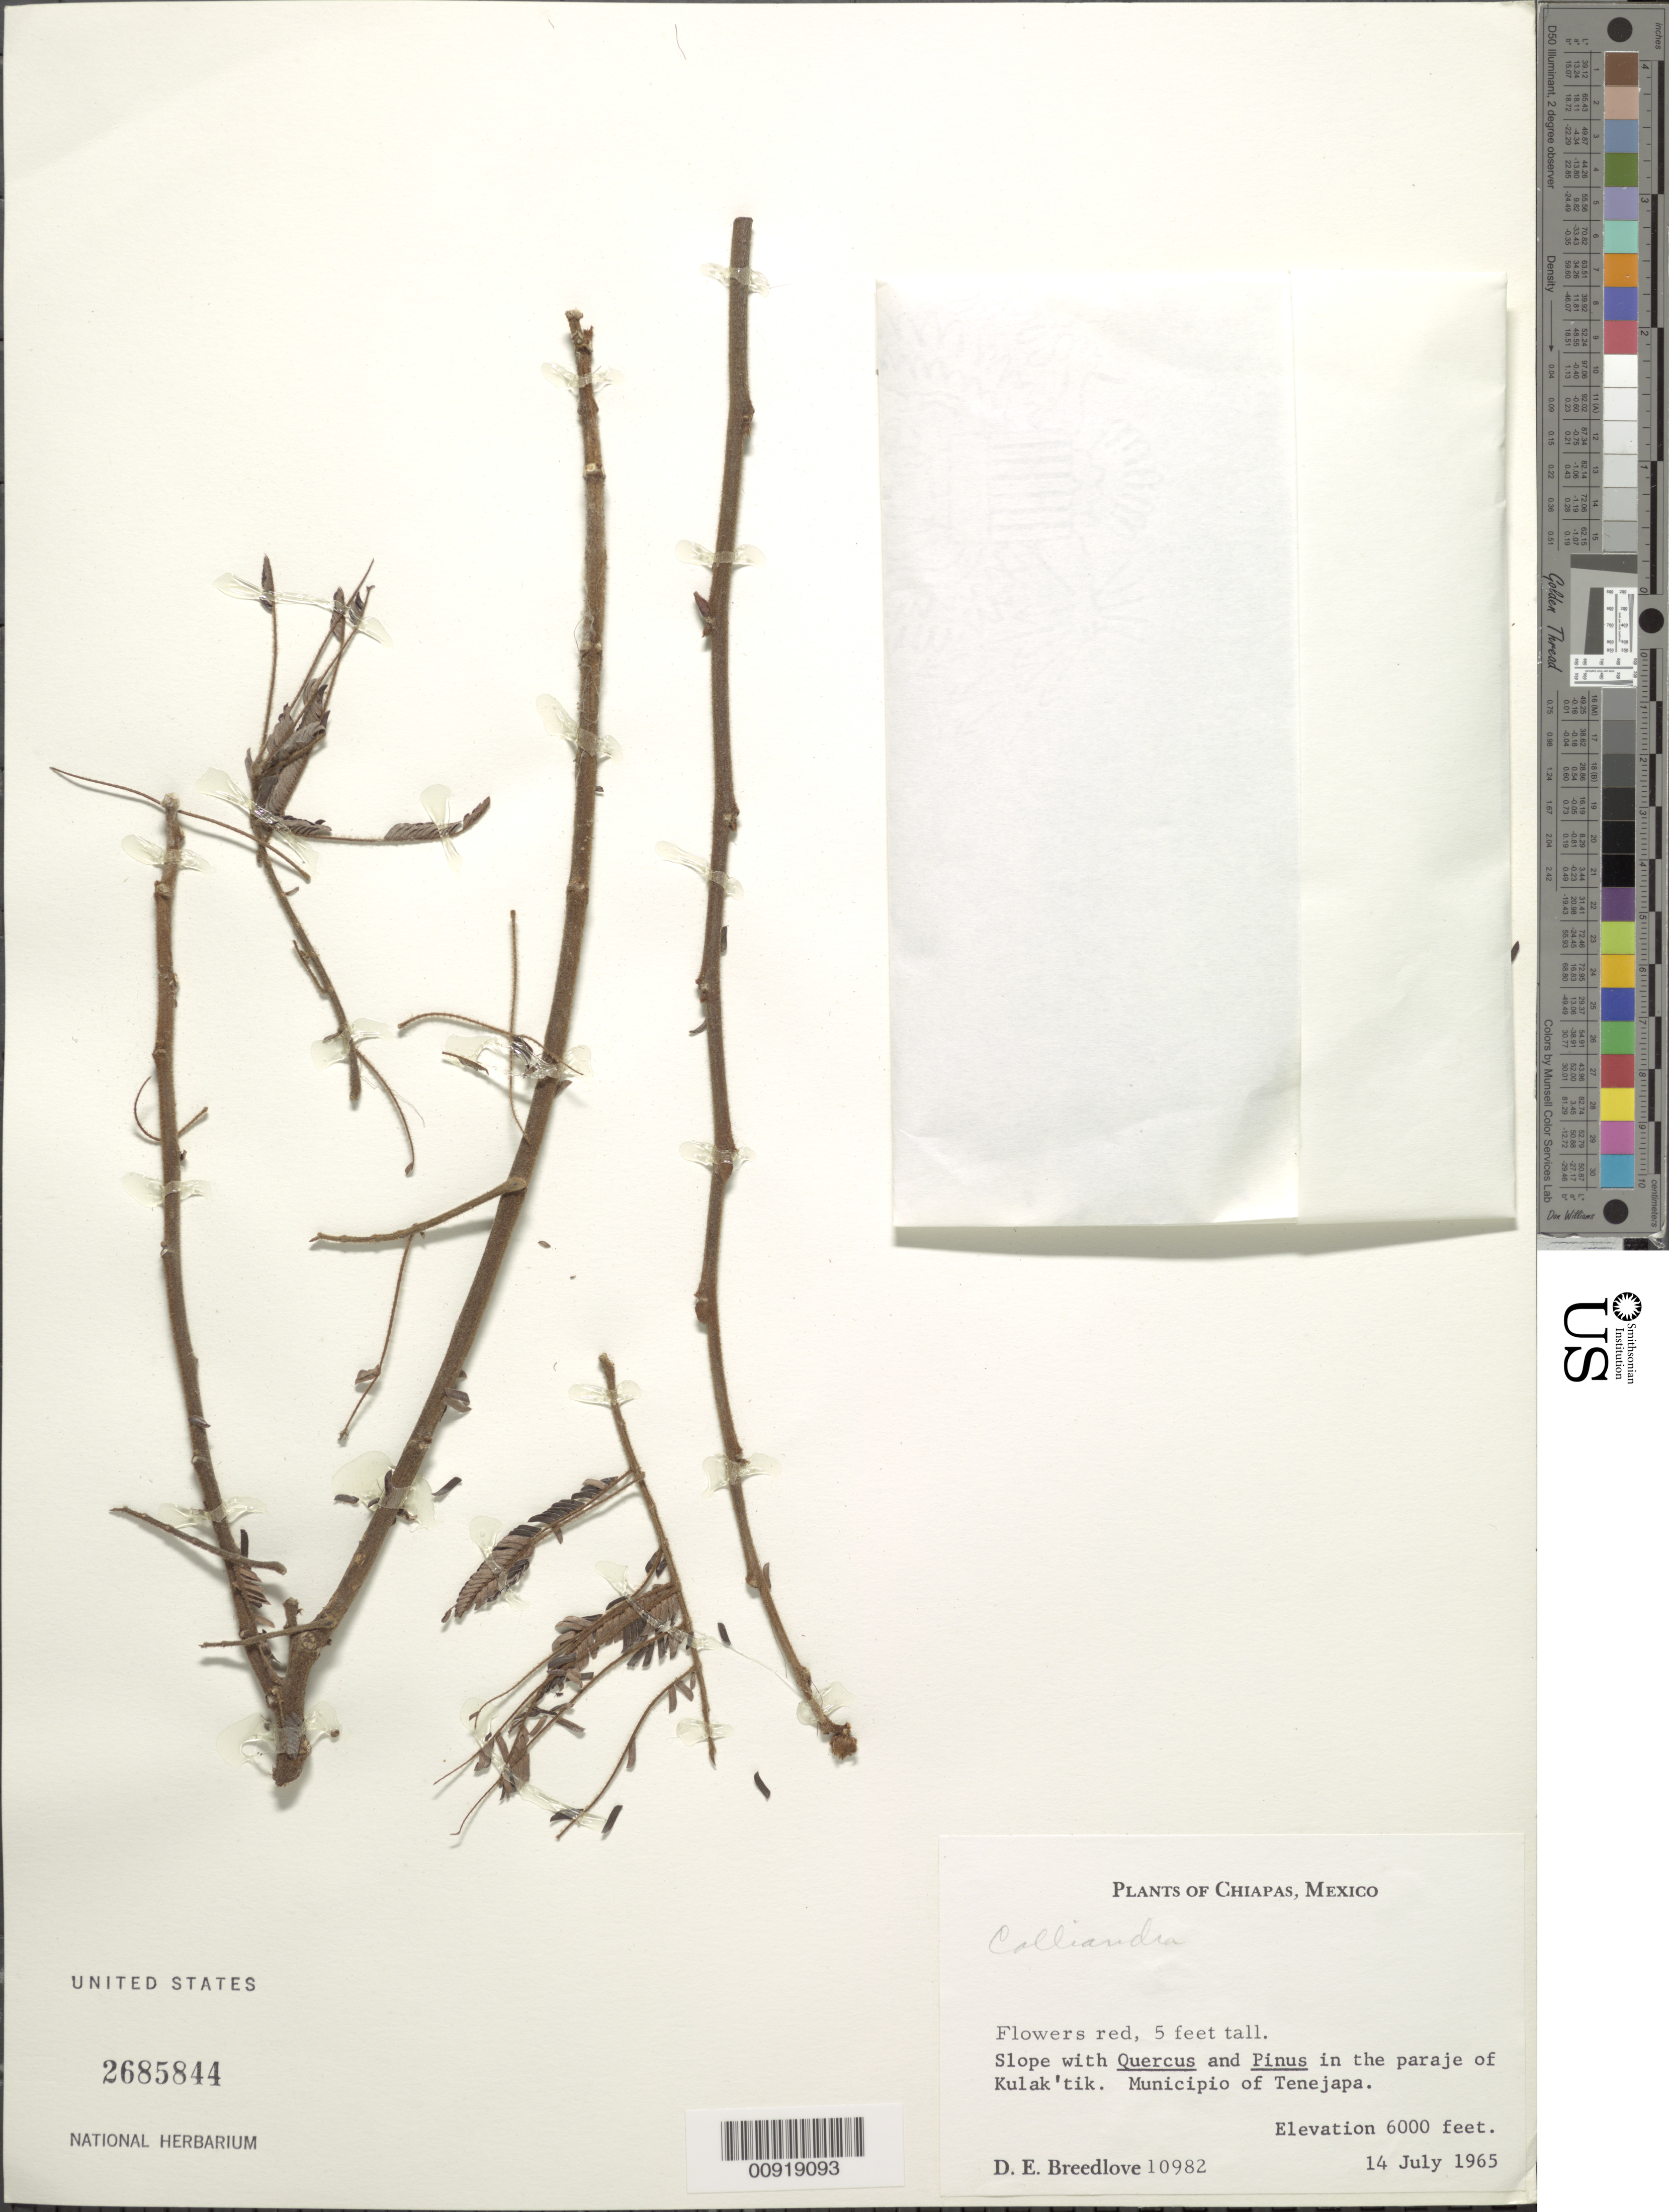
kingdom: Plantae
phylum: Tracheophyta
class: Magnoliopsida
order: Fabales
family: Fabaceae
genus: Calliandra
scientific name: Calliandra sp.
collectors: D. E. Breedlove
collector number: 10982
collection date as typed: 14 Jul 1965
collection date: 1965-07-14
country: Mexico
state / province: Chiapas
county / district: Tenejapa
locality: In the paraje of Kulak'tik. Minicipio of Tenejapa, Chiapas.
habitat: Slope with Quercus and Pinus.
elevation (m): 1829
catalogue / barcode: US 2685844